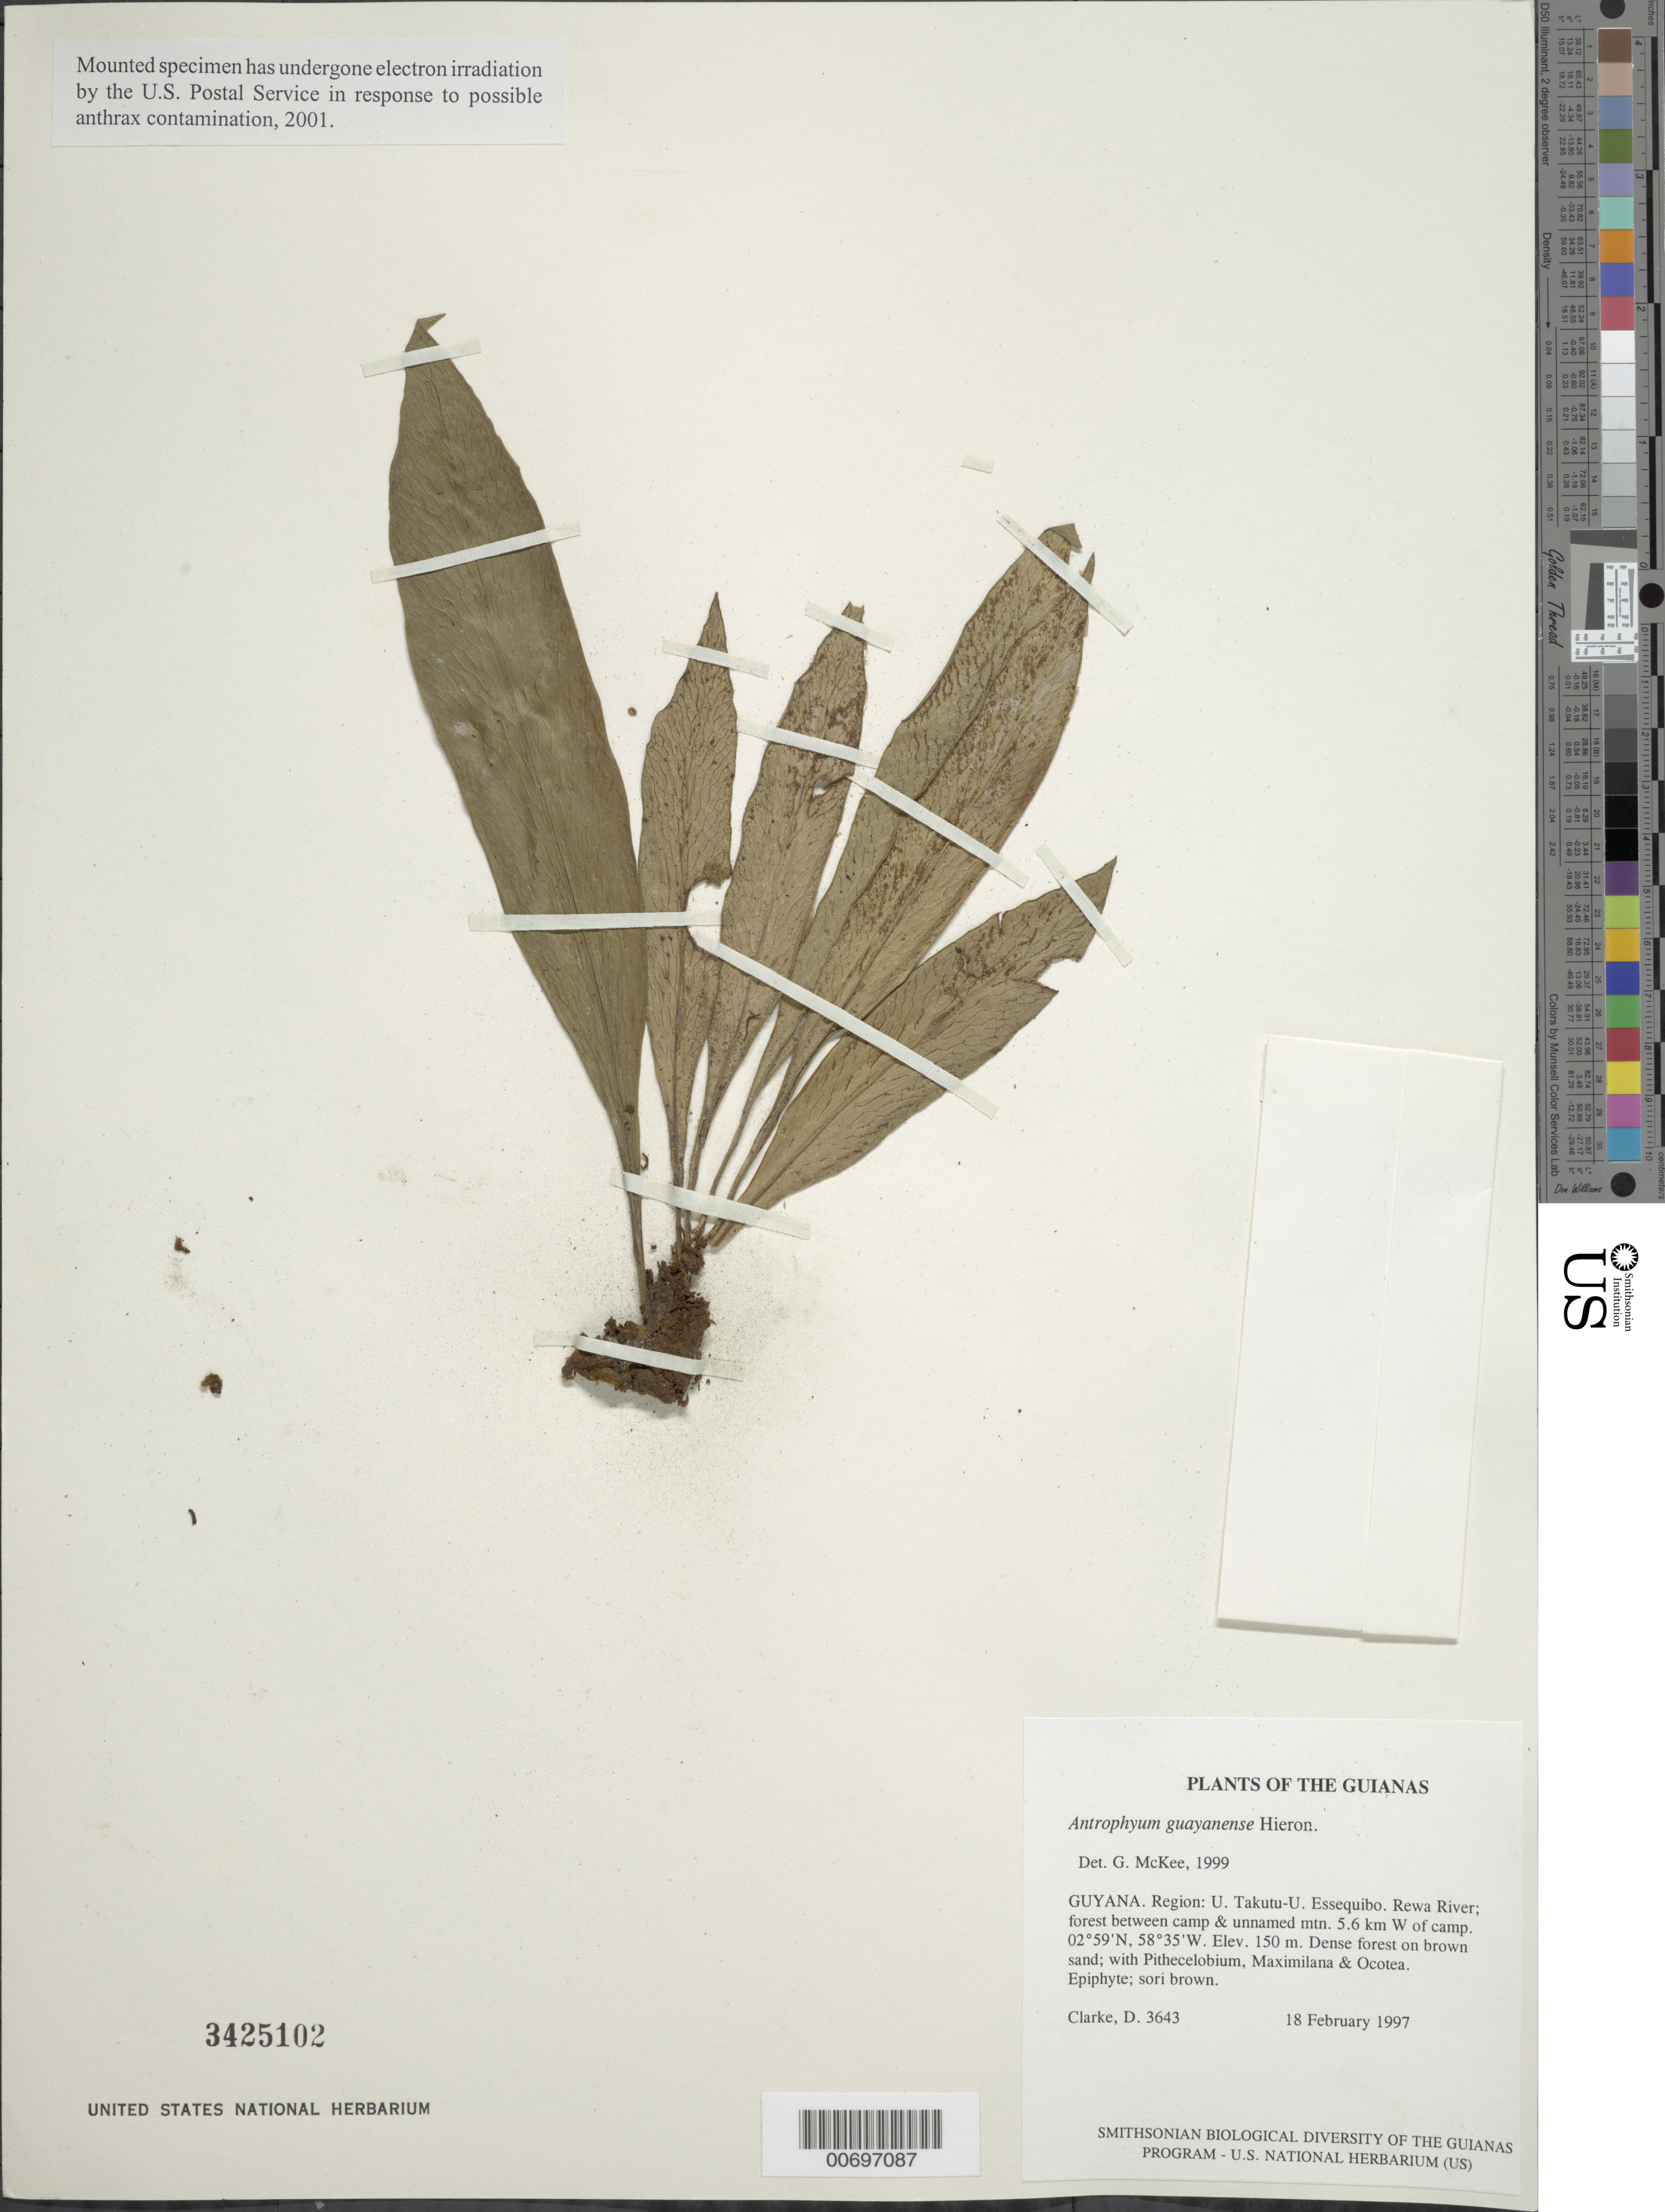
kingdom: Plantae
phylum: Tracheophyta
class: Polypodiopsida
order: Polypodiales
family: Pteridaceae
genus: Polytaenium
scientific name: Polytaenium guayanense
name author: (Hieron.) Alston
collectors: H. D. Clarke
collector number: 3643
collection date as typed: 18 February 1997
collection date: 1997-02-18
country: Guyana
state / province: U. Takutu-U. Essequibo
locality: Rewa River; forest between camp & unnamed mtn. 5.6 km W of camp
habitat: Dense forest on brown sand; with Pithecelobium, Maximilana & Ocotea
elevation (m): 150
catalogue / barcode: US 3425102